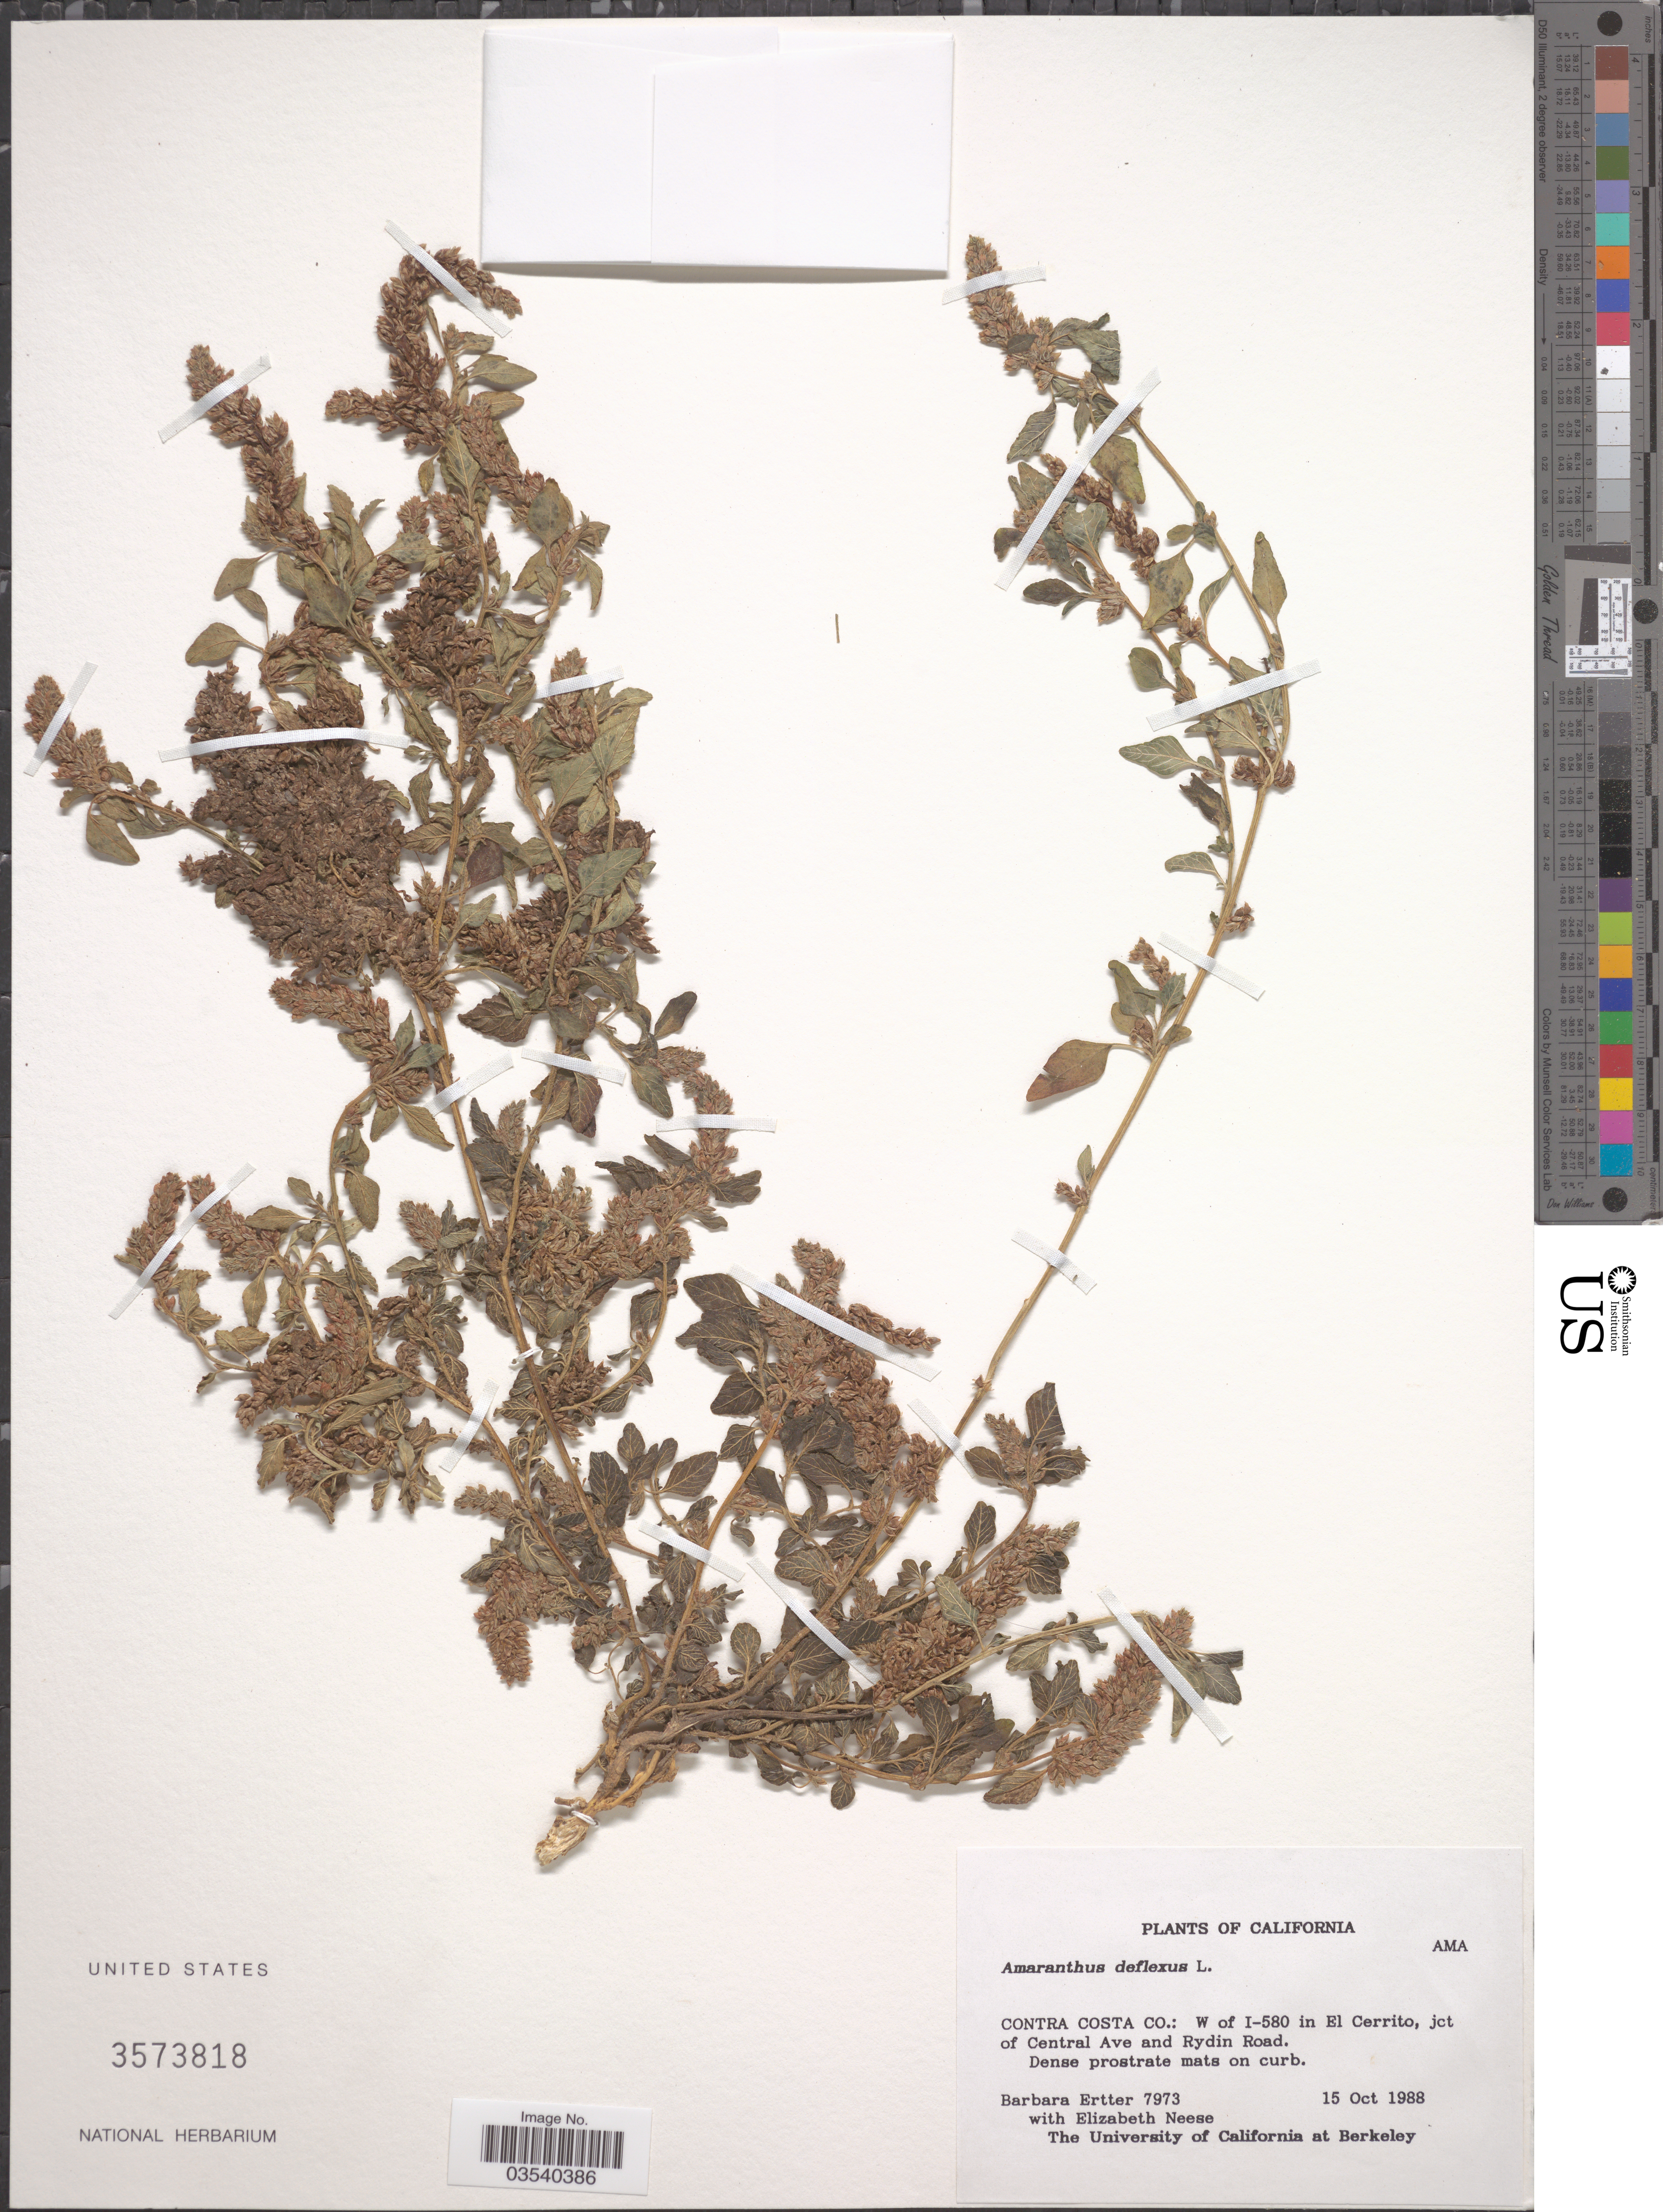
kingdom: Plantae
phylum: Tracheophyta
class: Magnoliopsida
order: Caryophyllales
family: Amaranthaceae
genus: Amaranthus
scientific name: Amaranthus deflexus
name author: L.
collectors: B. Ertter & E. C Neese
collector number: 7973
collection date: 1988-10-15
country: United States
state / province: California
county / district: Contra Costa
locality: Contra Costa Co.: W of I-580 in El Cerrito, jct of Central Ave and Rydin Road.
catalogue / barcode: US 3573818